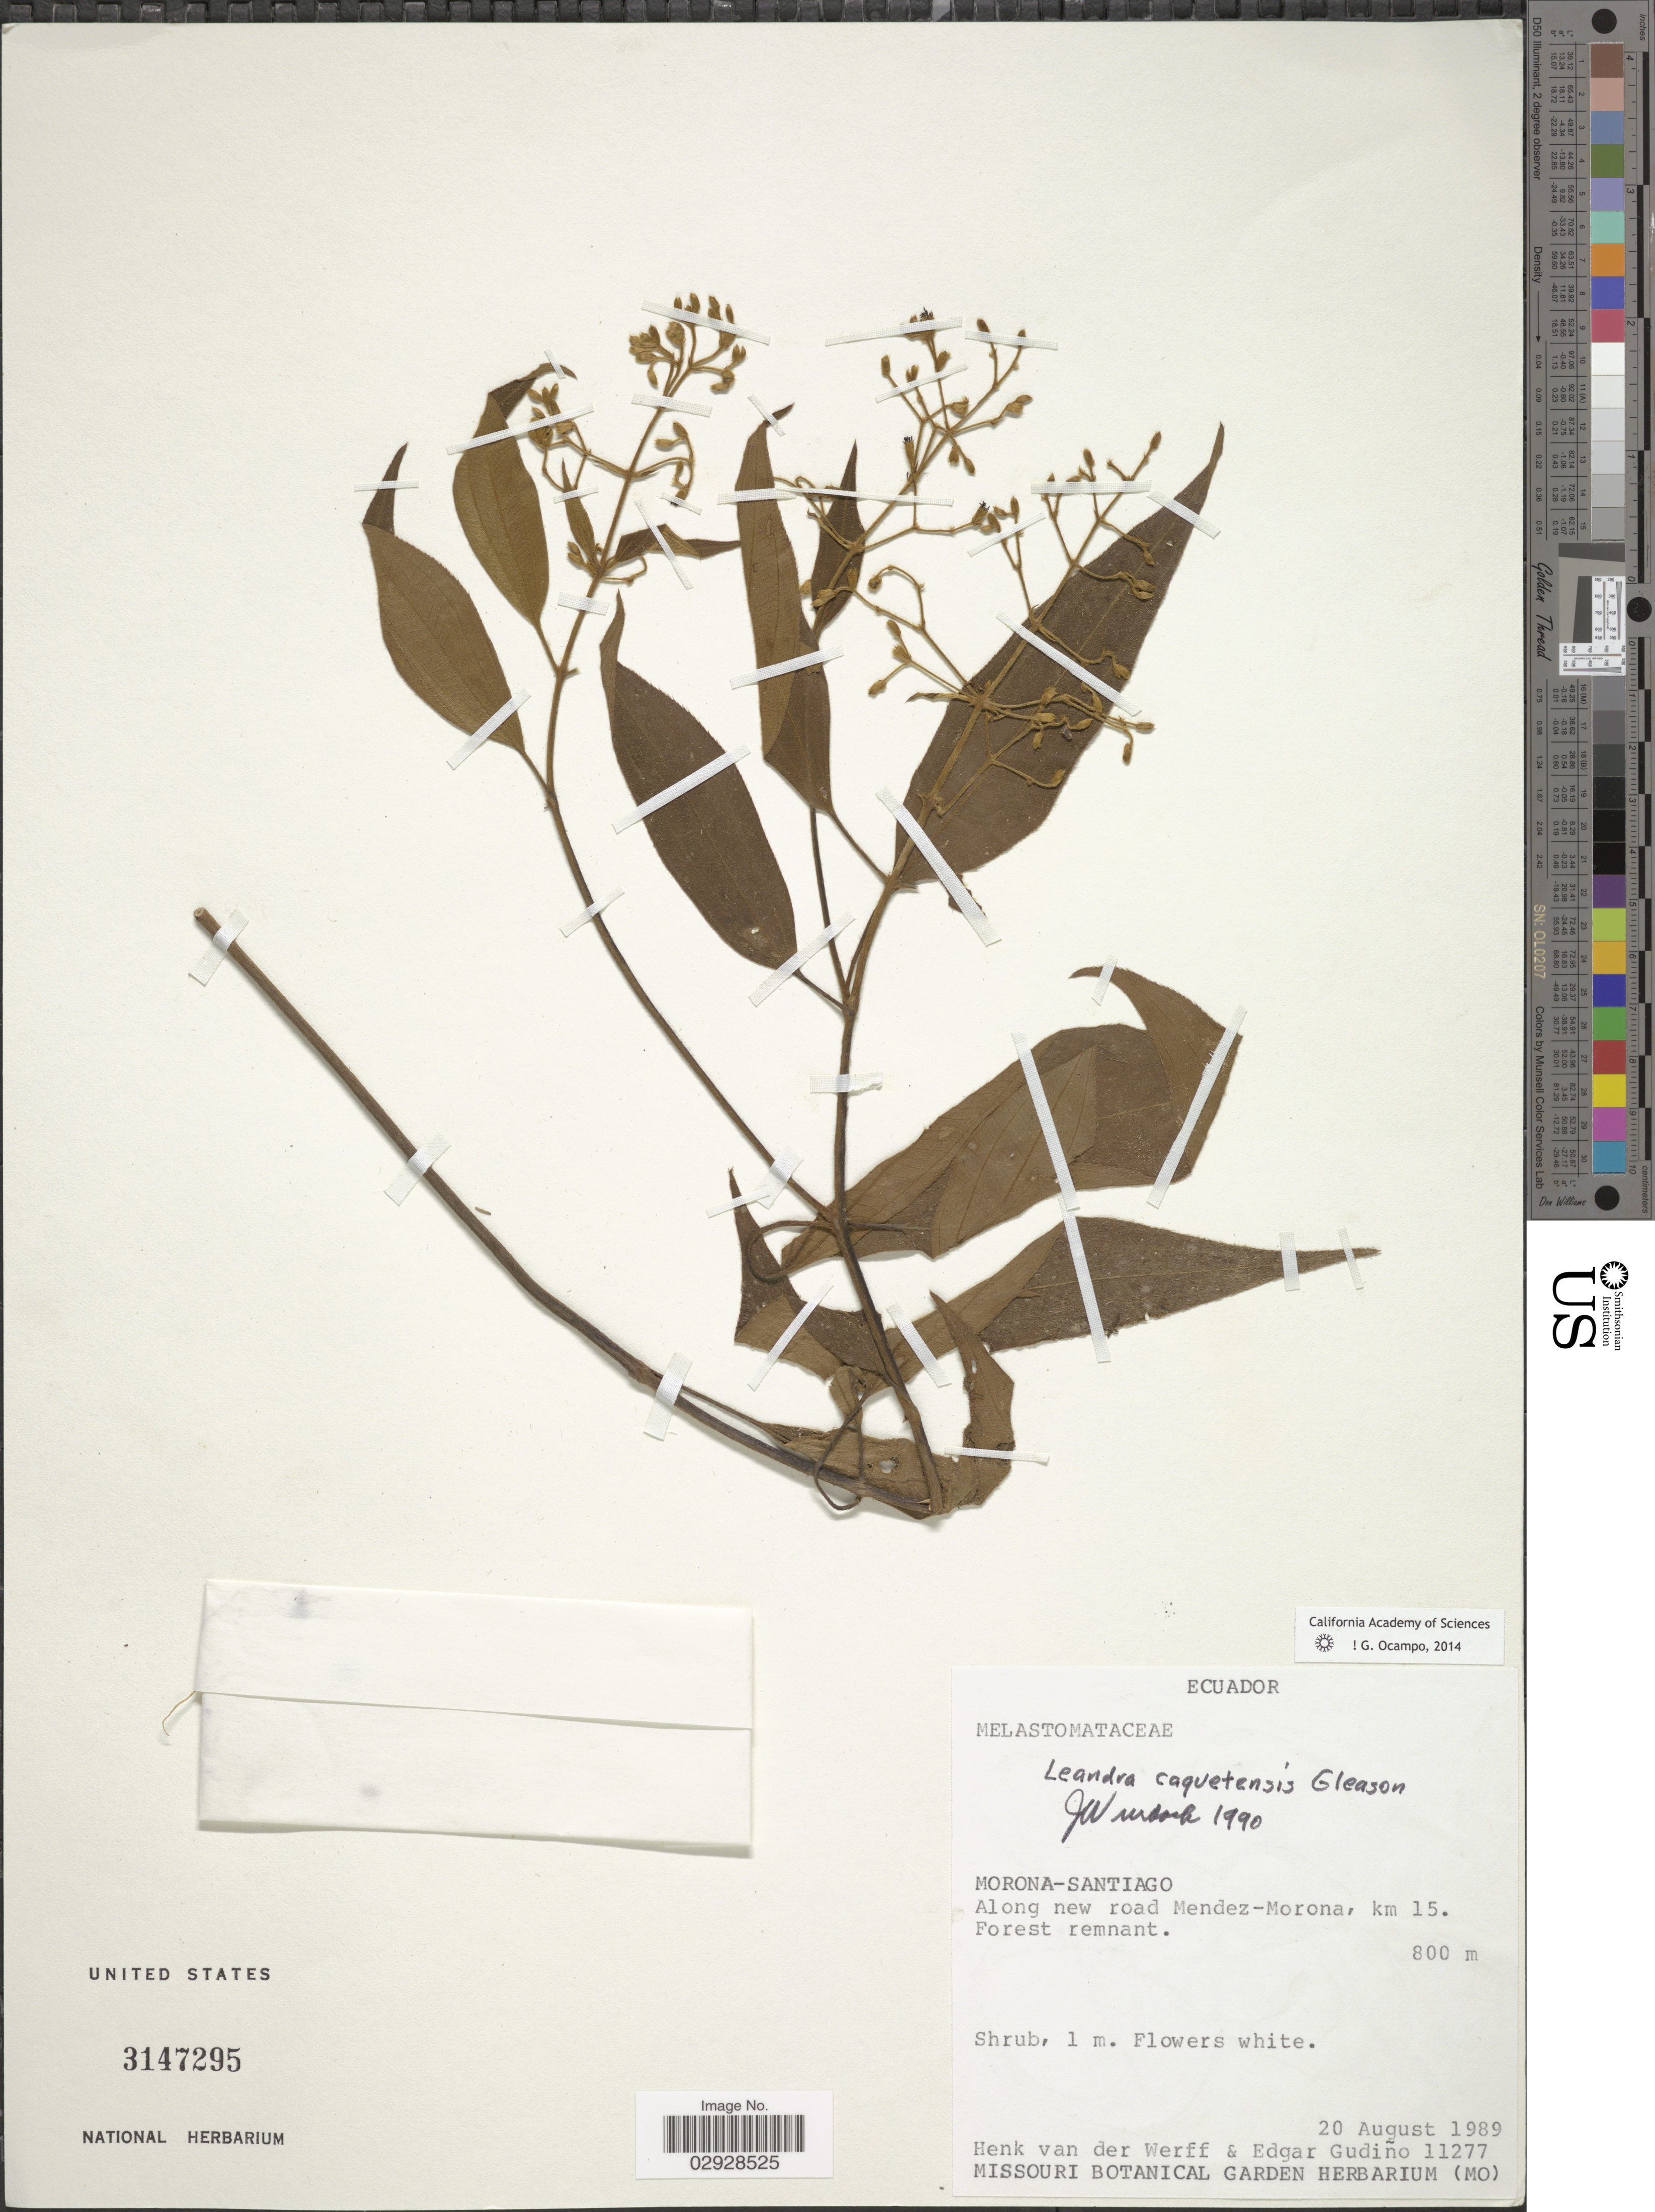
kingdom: Plantae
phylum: Tracheophyta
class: Magnoliopsida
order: Myrtales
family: Melastomataceae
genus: Leandra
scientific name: Leandra caquetensis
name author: Gleason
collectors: H. van der Werff & E. Gudiño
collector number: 11277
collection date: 1989-08-20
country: Ecuador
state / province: Morona-Santiago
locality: Along new road Mendez-Morona, km 15.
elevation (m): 800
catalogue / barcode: US 3147295